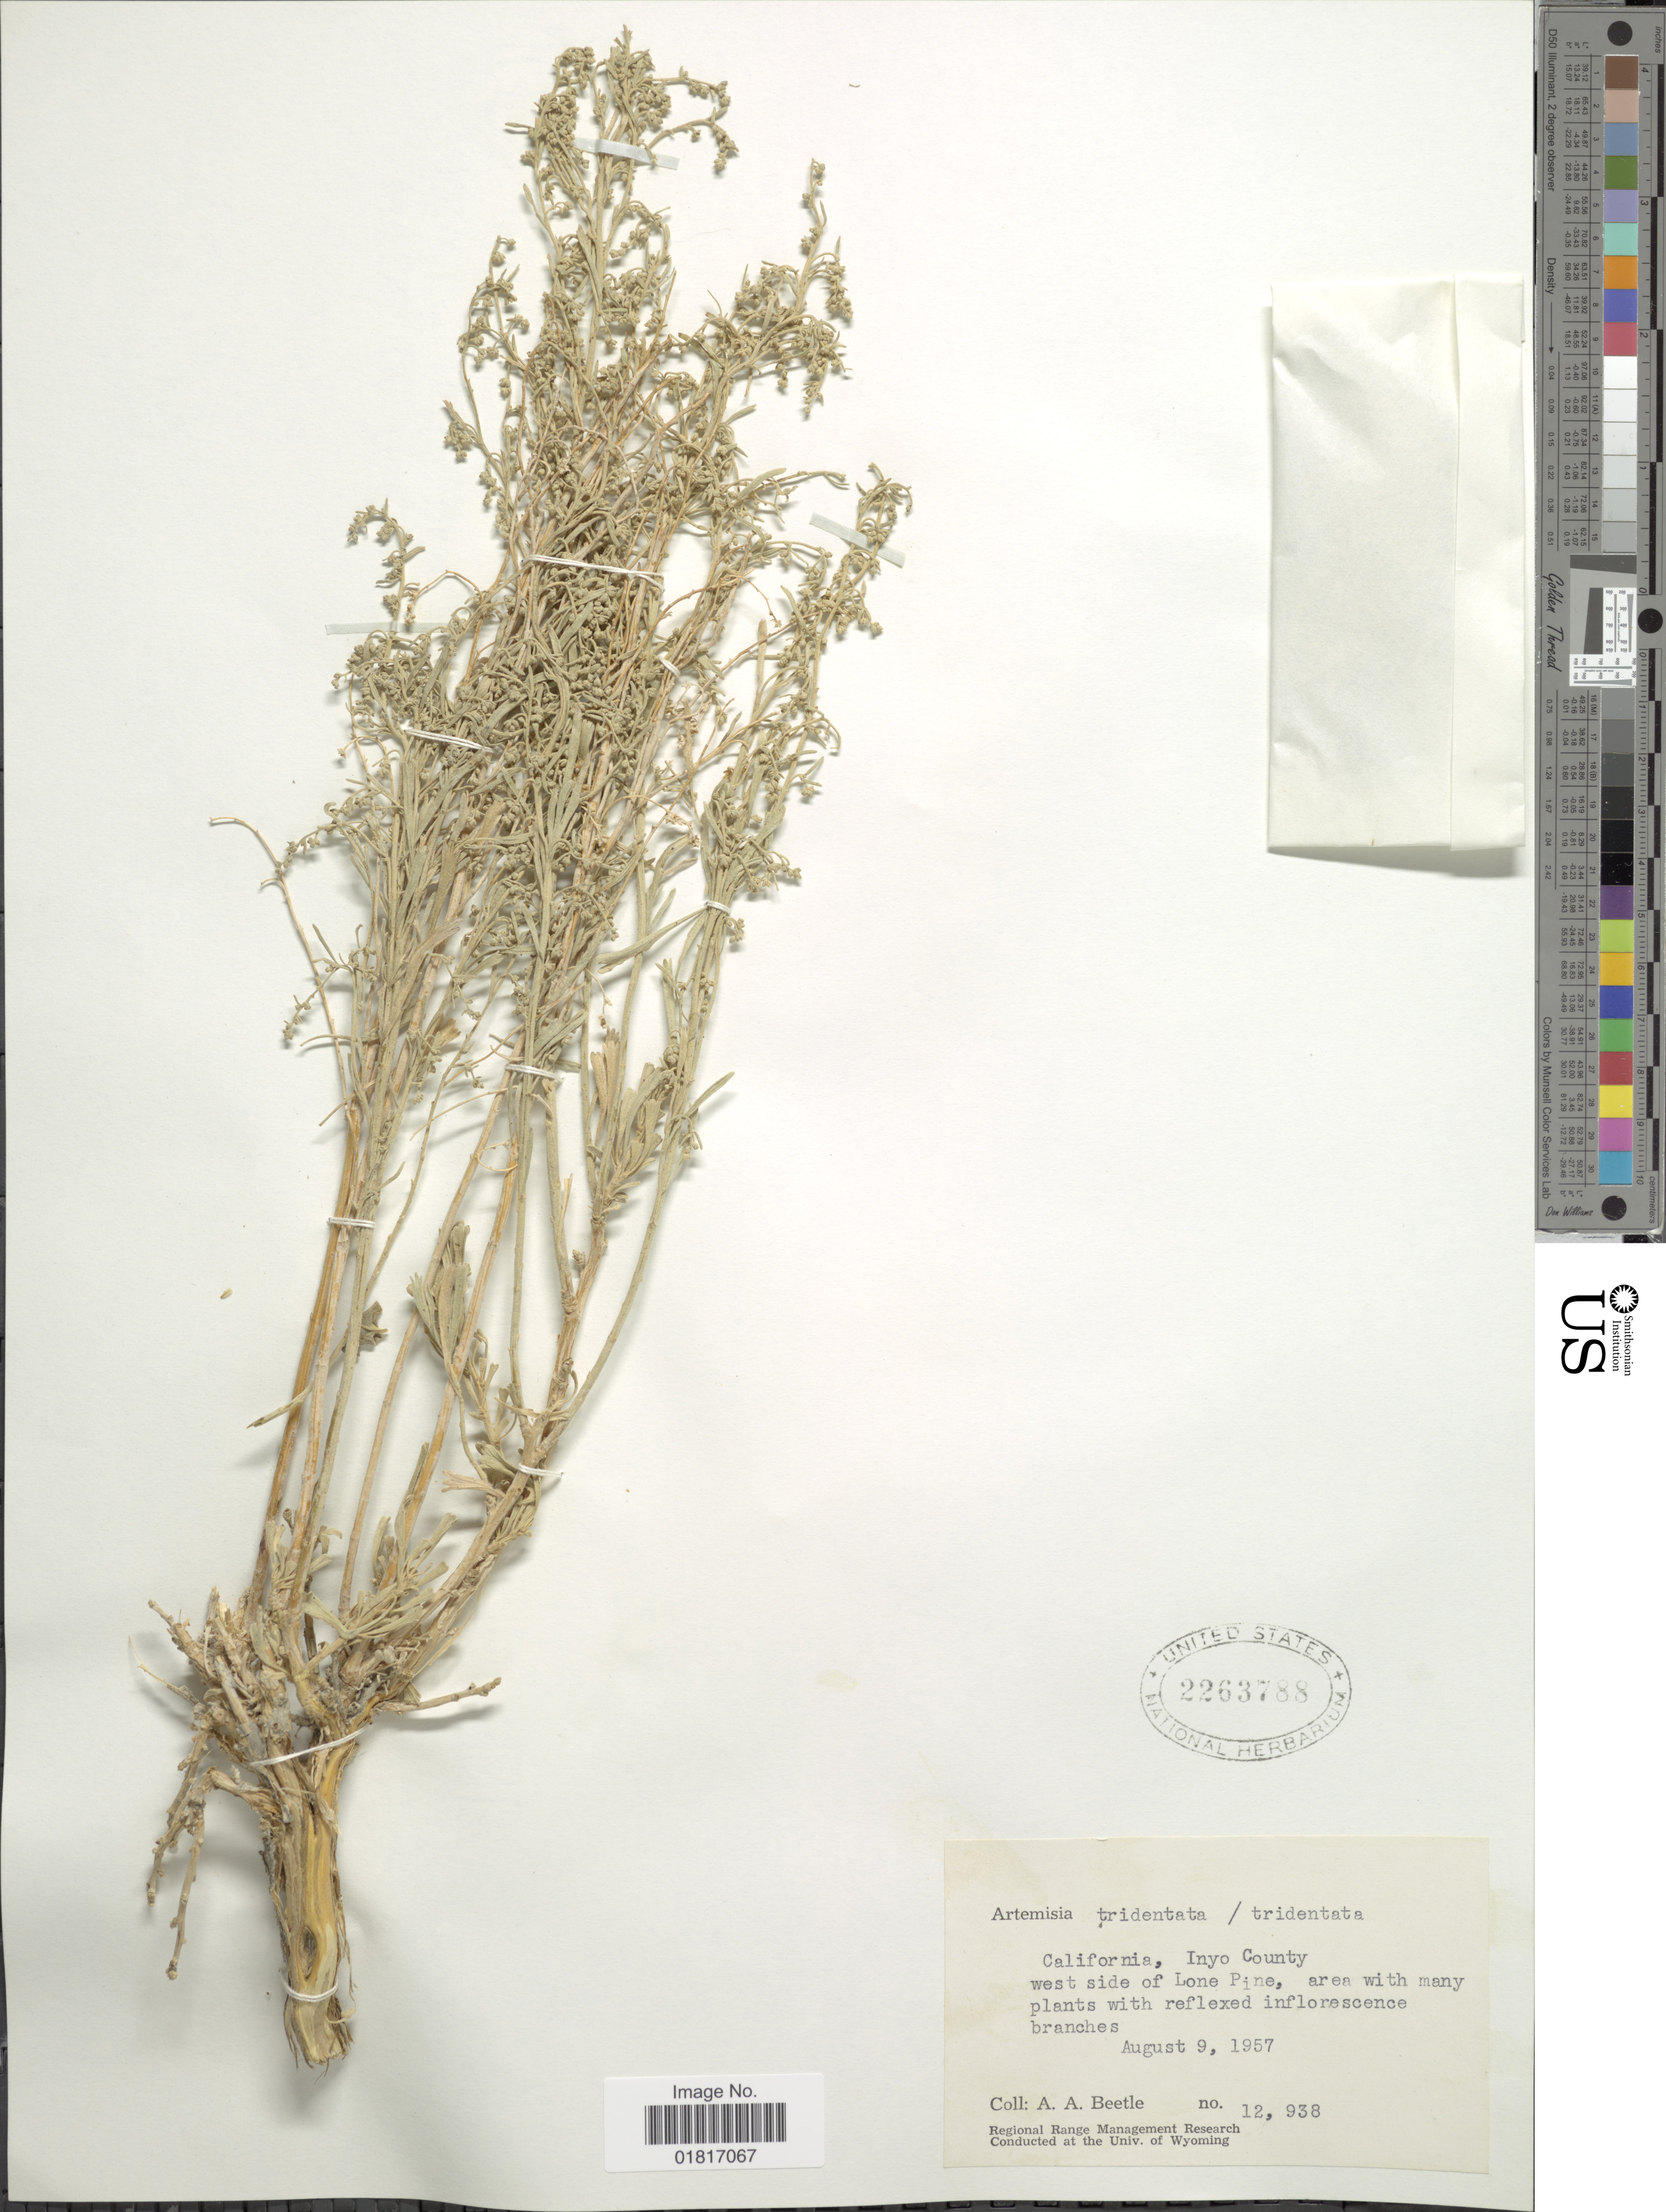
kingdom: Plantae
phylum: Tracheophyta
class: Magnoliopsida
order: Asterales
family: Asteraceae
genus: Artemisia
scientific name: Artemisia tridentata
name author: Nutt.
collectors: A. A. Beetle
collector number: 12938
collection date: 1957-08-09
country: United States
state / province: California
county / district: Inyo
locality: Inyo County west side of Lone Pine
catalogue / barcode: US 2263788